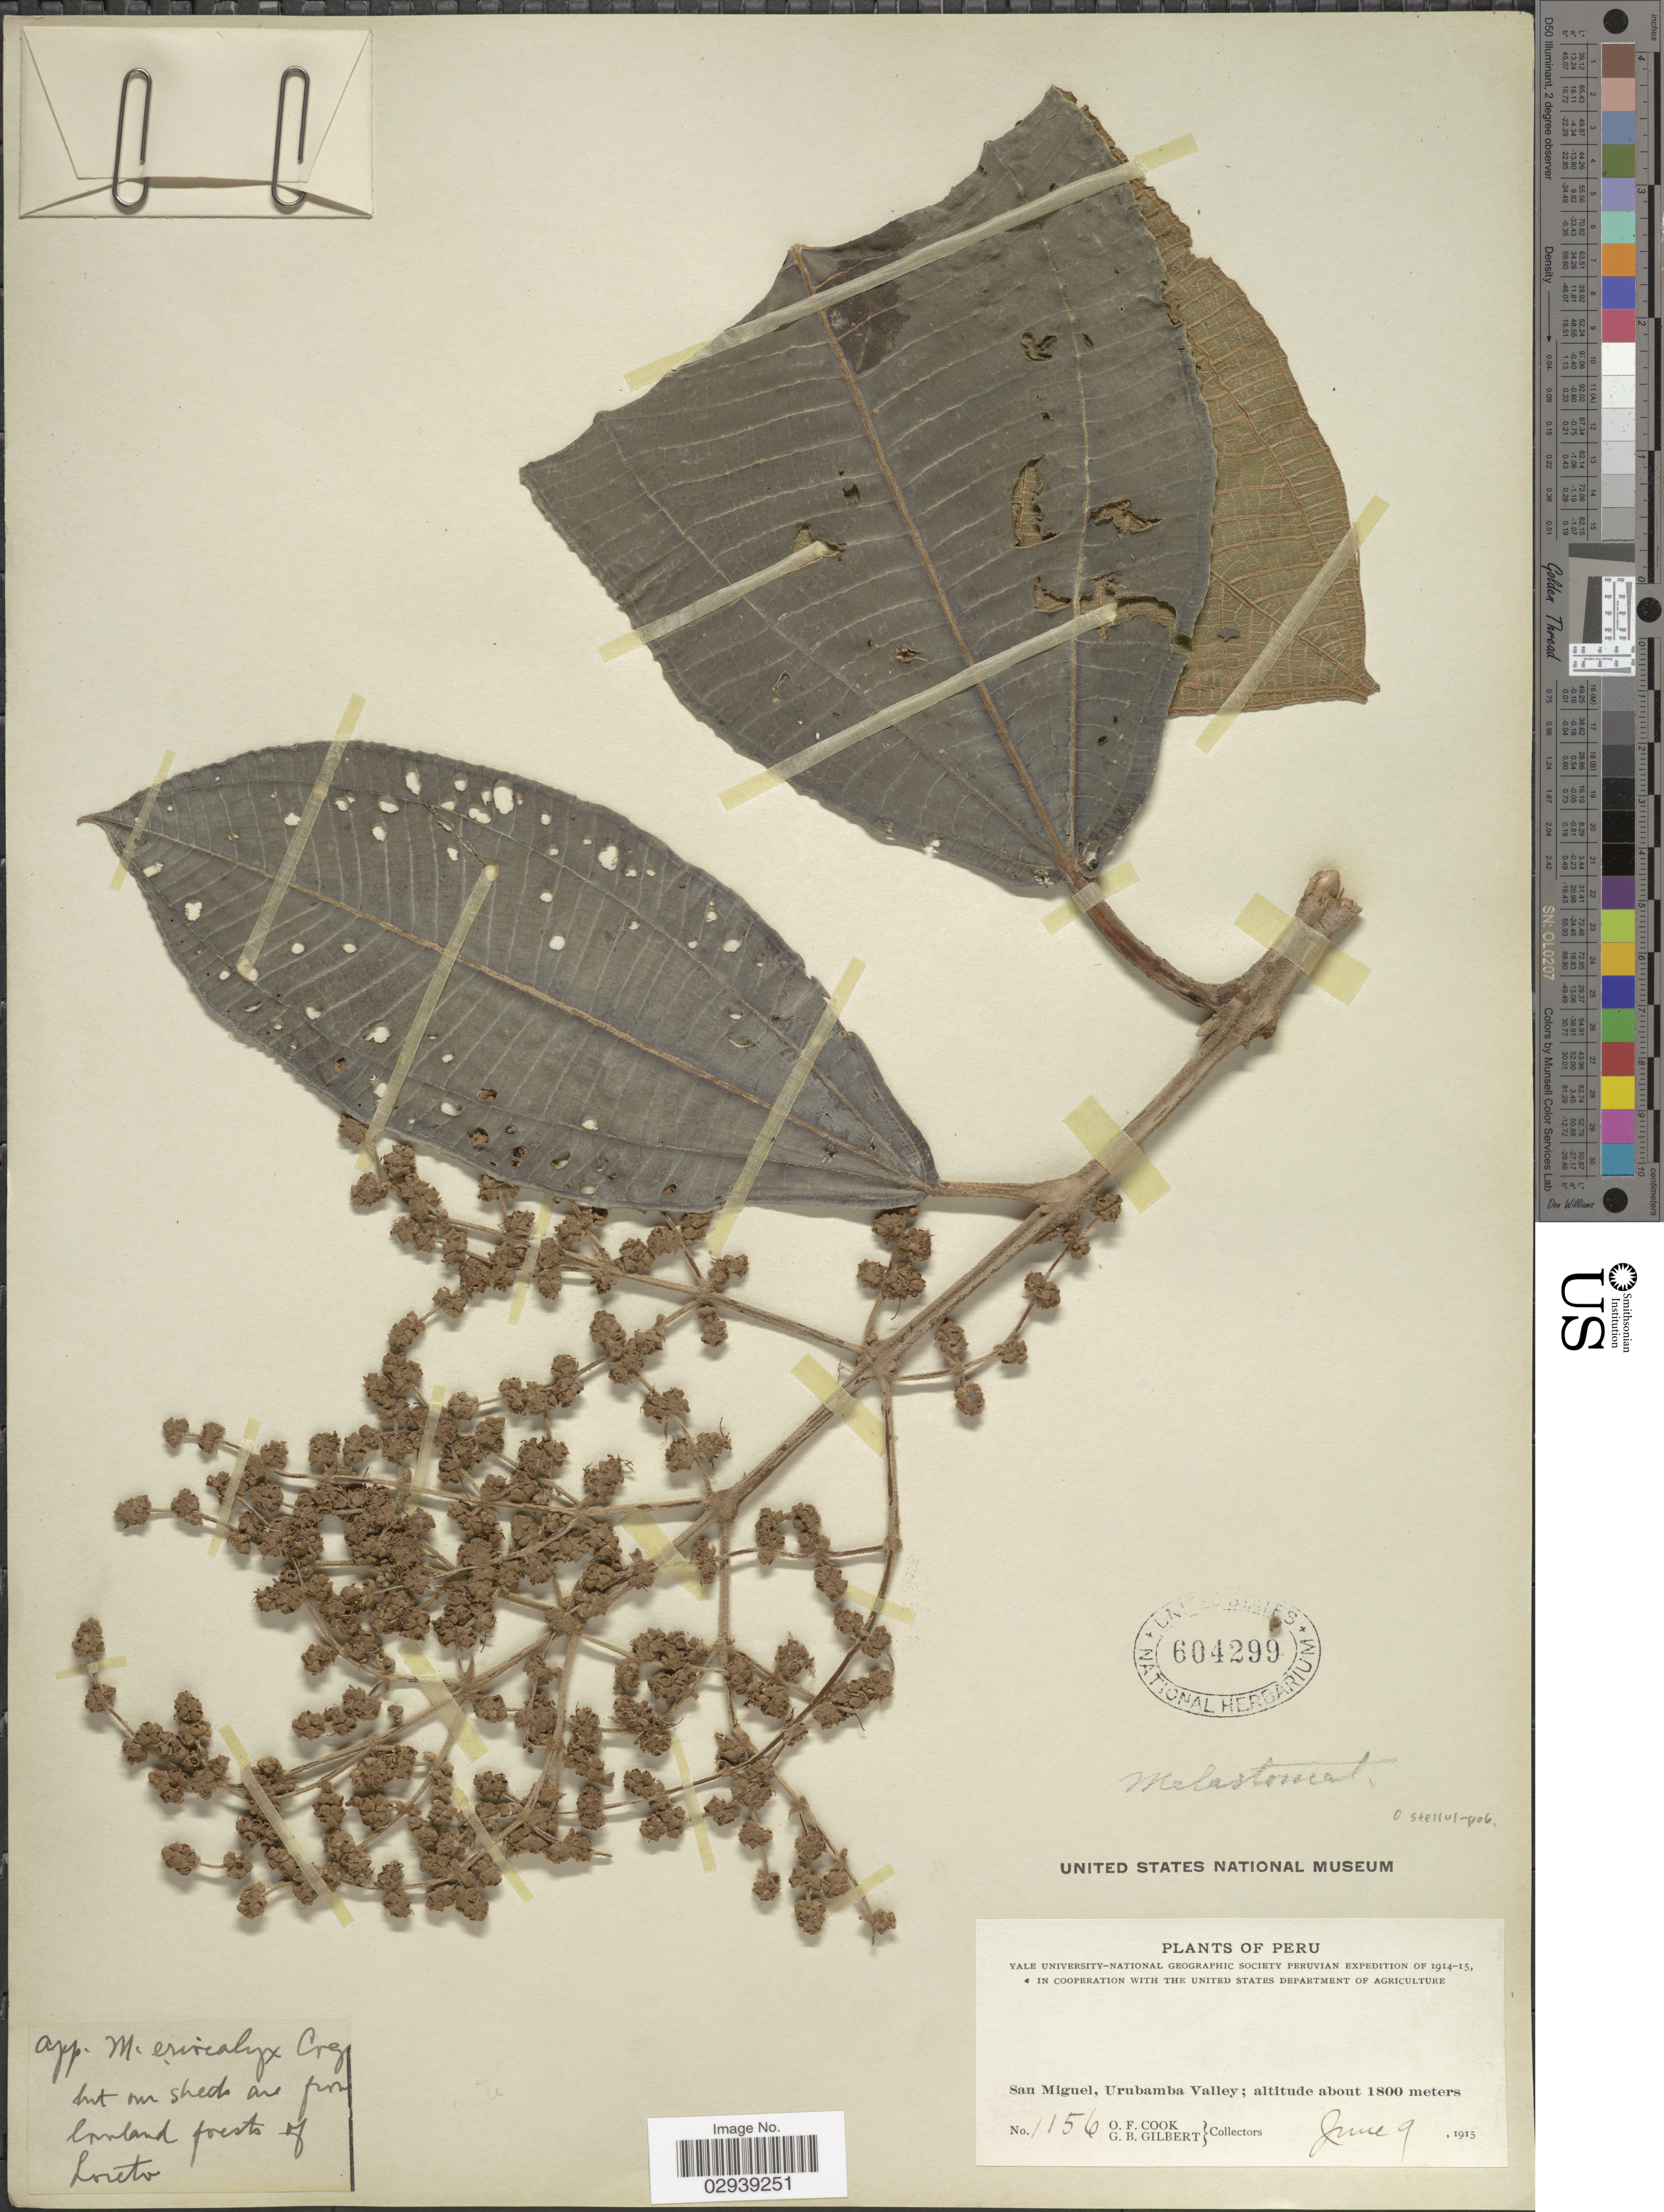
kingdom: Plantae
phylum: Tracheophyta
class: Magnoliopsida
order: Myrtales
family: Melastomataceae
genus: Miconia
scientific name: Miconia eriocalyx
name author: Cogn.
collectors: O. F. Cook & G. B. Gilbert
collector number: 1156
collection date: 1915-06-09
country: Peru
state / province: Cusco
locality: San Miguel, Urubamba Valley.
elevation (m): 1800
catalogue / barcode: US 604299